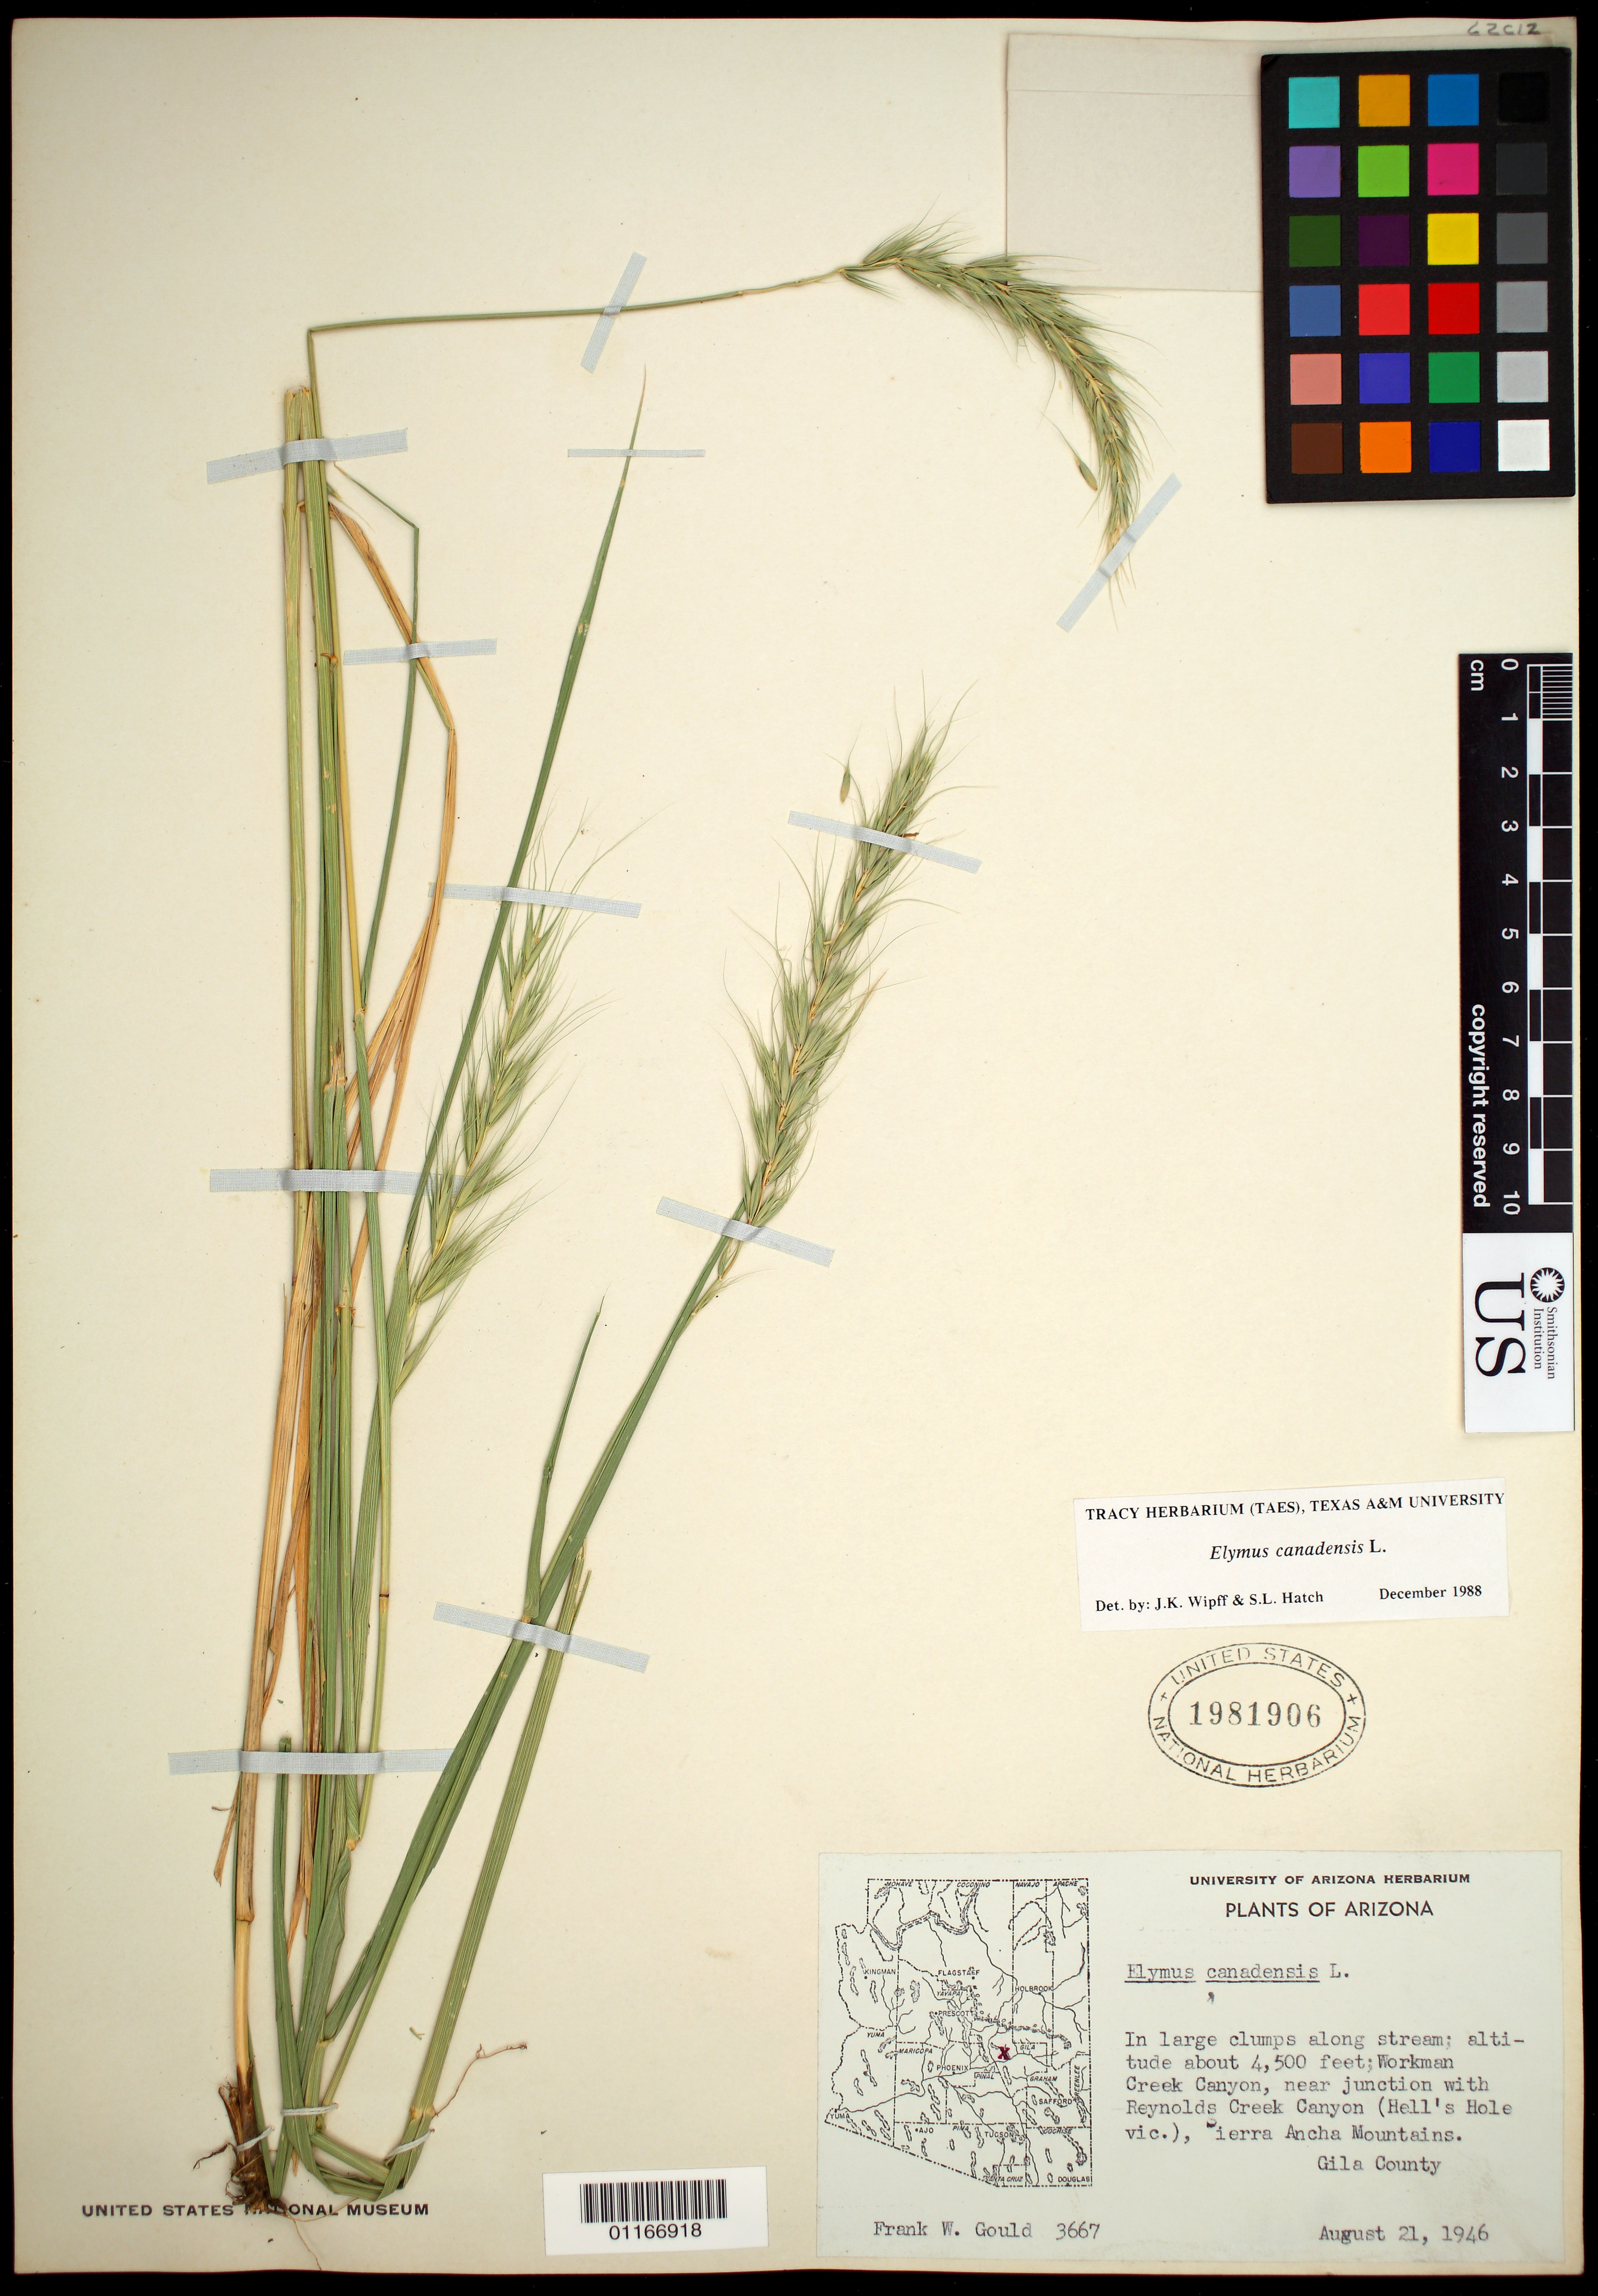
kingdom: Plantae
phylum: Tracheophyta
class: Liliopsida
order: Poales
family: Poaceae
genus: Elymus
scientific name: Elymus canadensis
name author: L.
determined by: Wipff, J. K.; Hatch, S. L.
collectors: F. W. Gould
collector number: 3667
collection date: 1946-08-21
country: United States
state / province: Arizona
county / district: Gila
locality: Workman Creek Canyon, near junction with Reynolds Creek Canyon (Hell's Hole vicinity), Sierra Ancha Mts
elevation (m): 1372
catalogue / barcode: US 1981906